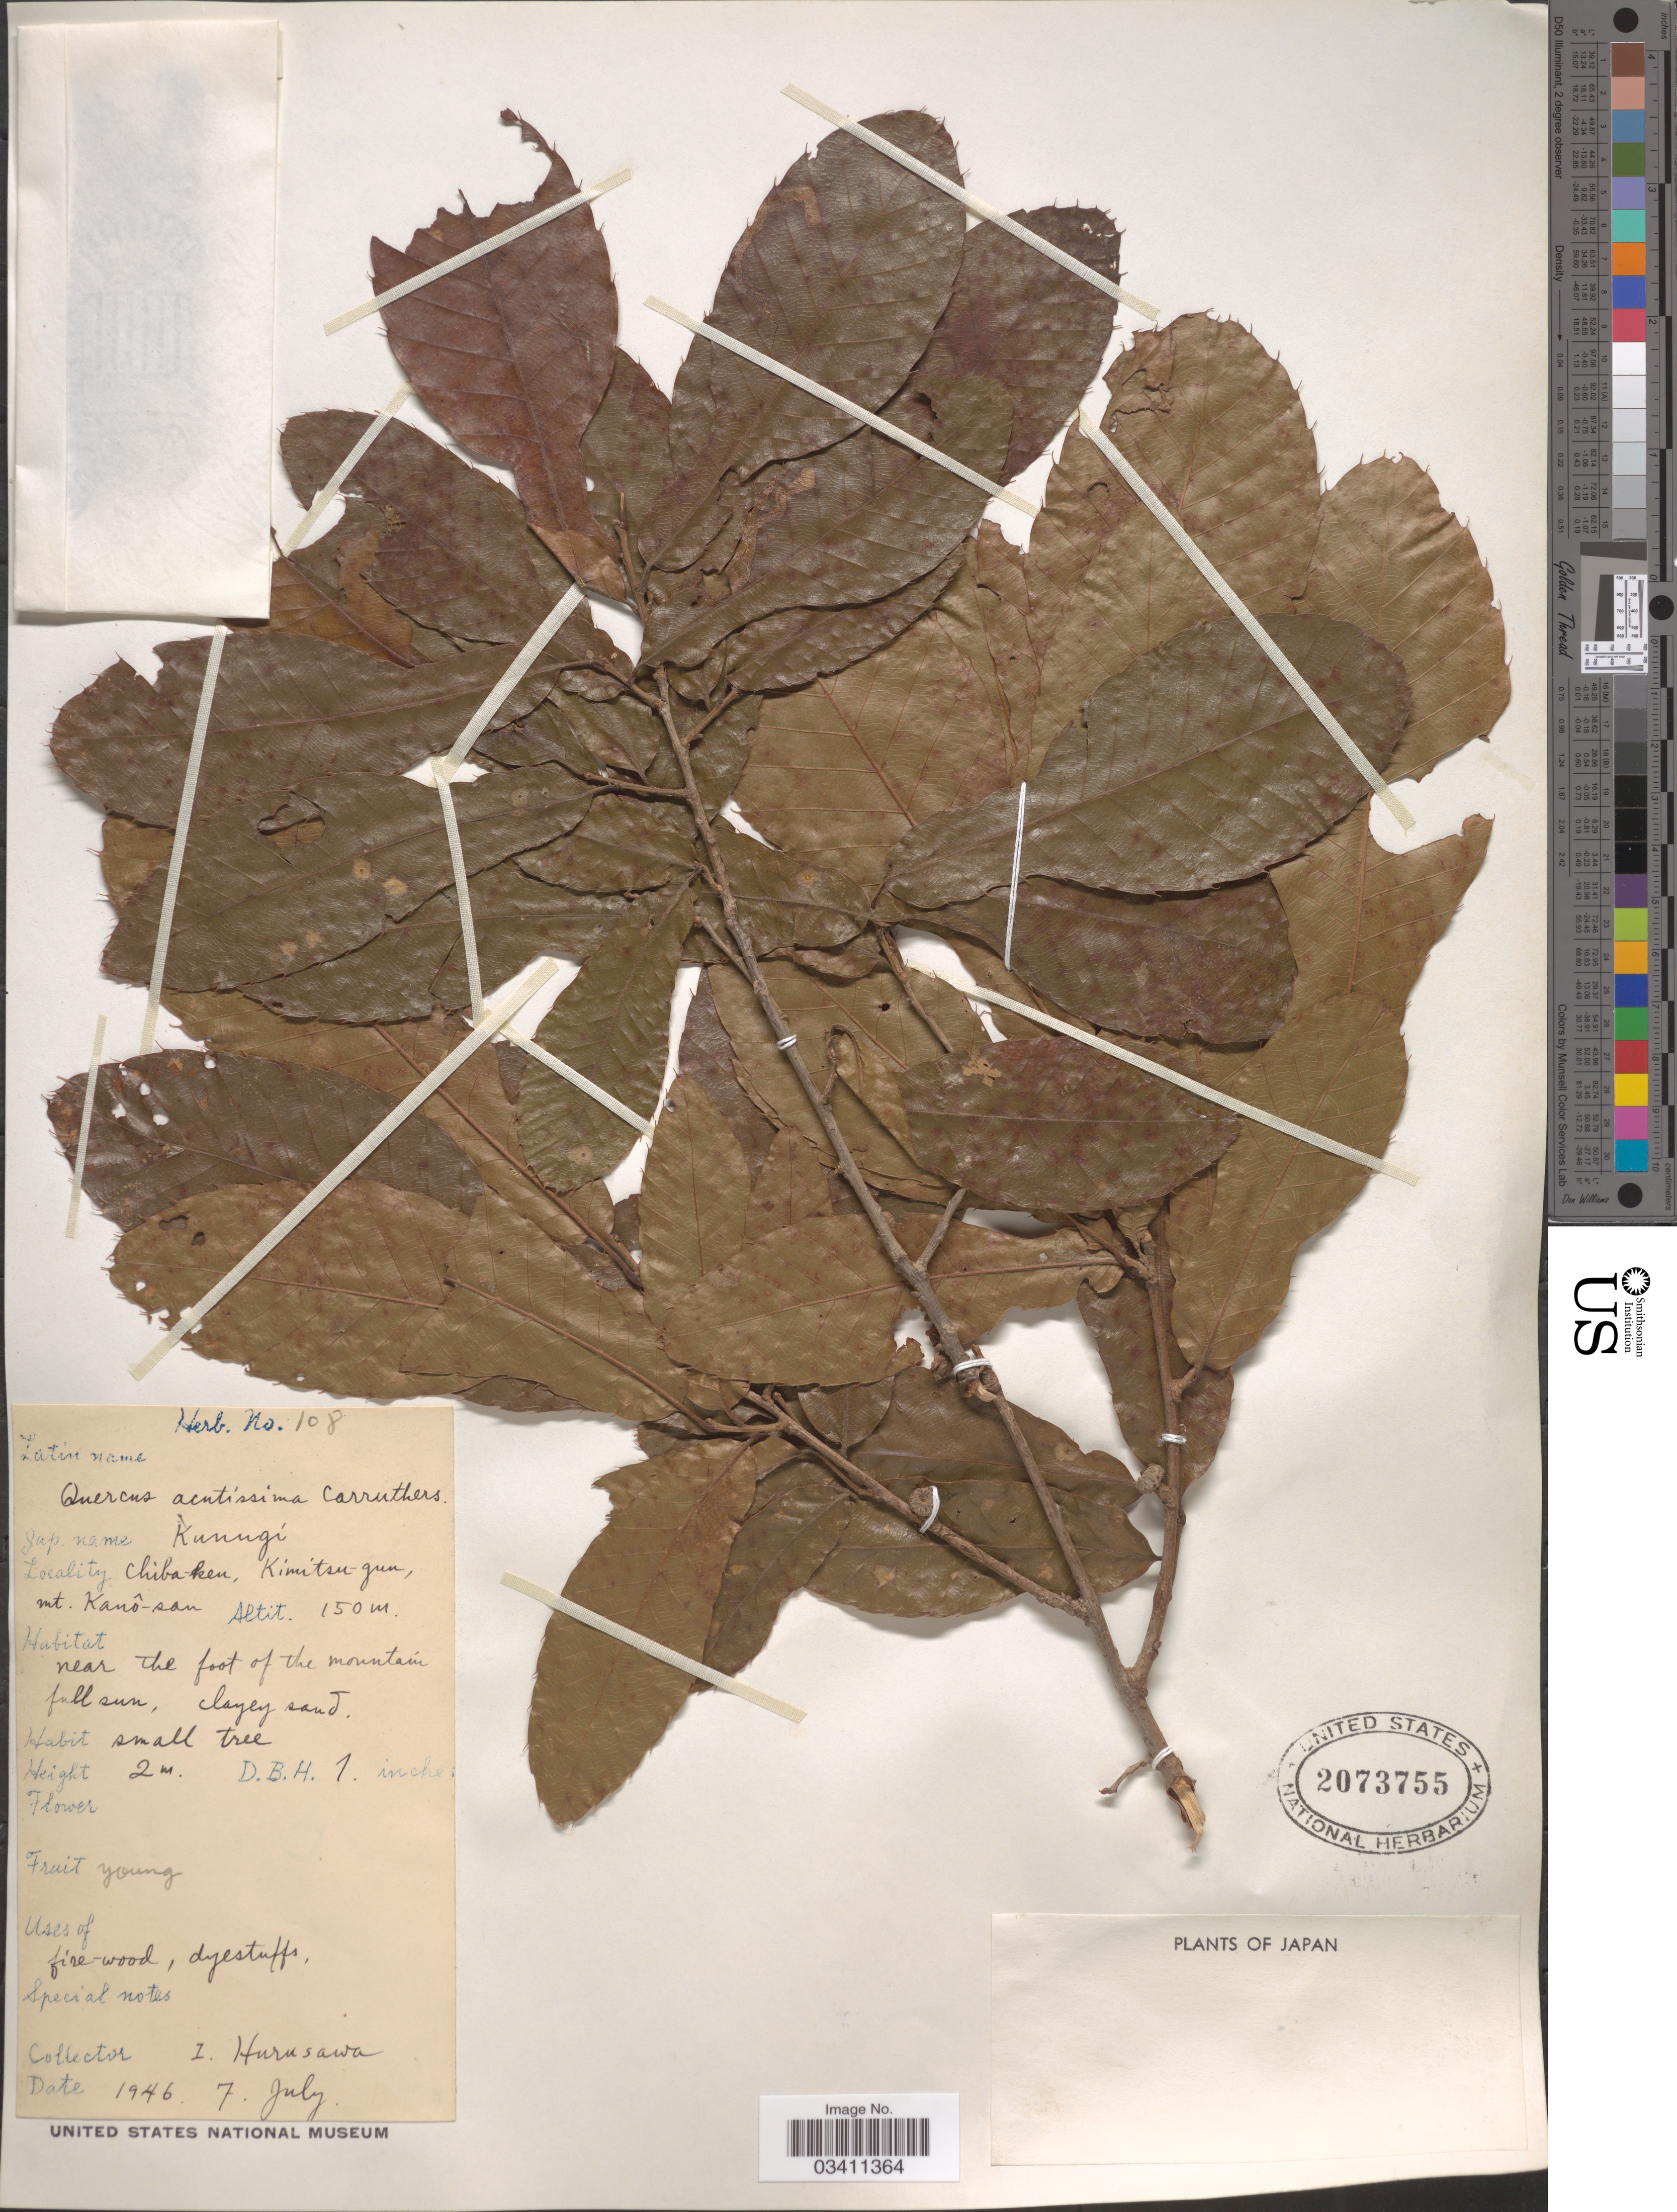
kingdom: Plantae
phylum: Tracheophyta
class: Magnoliopsida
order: Fagales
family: Fagaceae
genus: Quercus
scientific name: Quercus acutissima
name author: Carruth.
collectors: I. Hurusawa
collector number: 108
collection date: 1946-07-07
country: Japan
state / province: Tiba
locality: Chiba-ken, Kimitsu-gun, mt. Kanô-san.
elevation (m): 150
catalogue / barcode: US 2073755